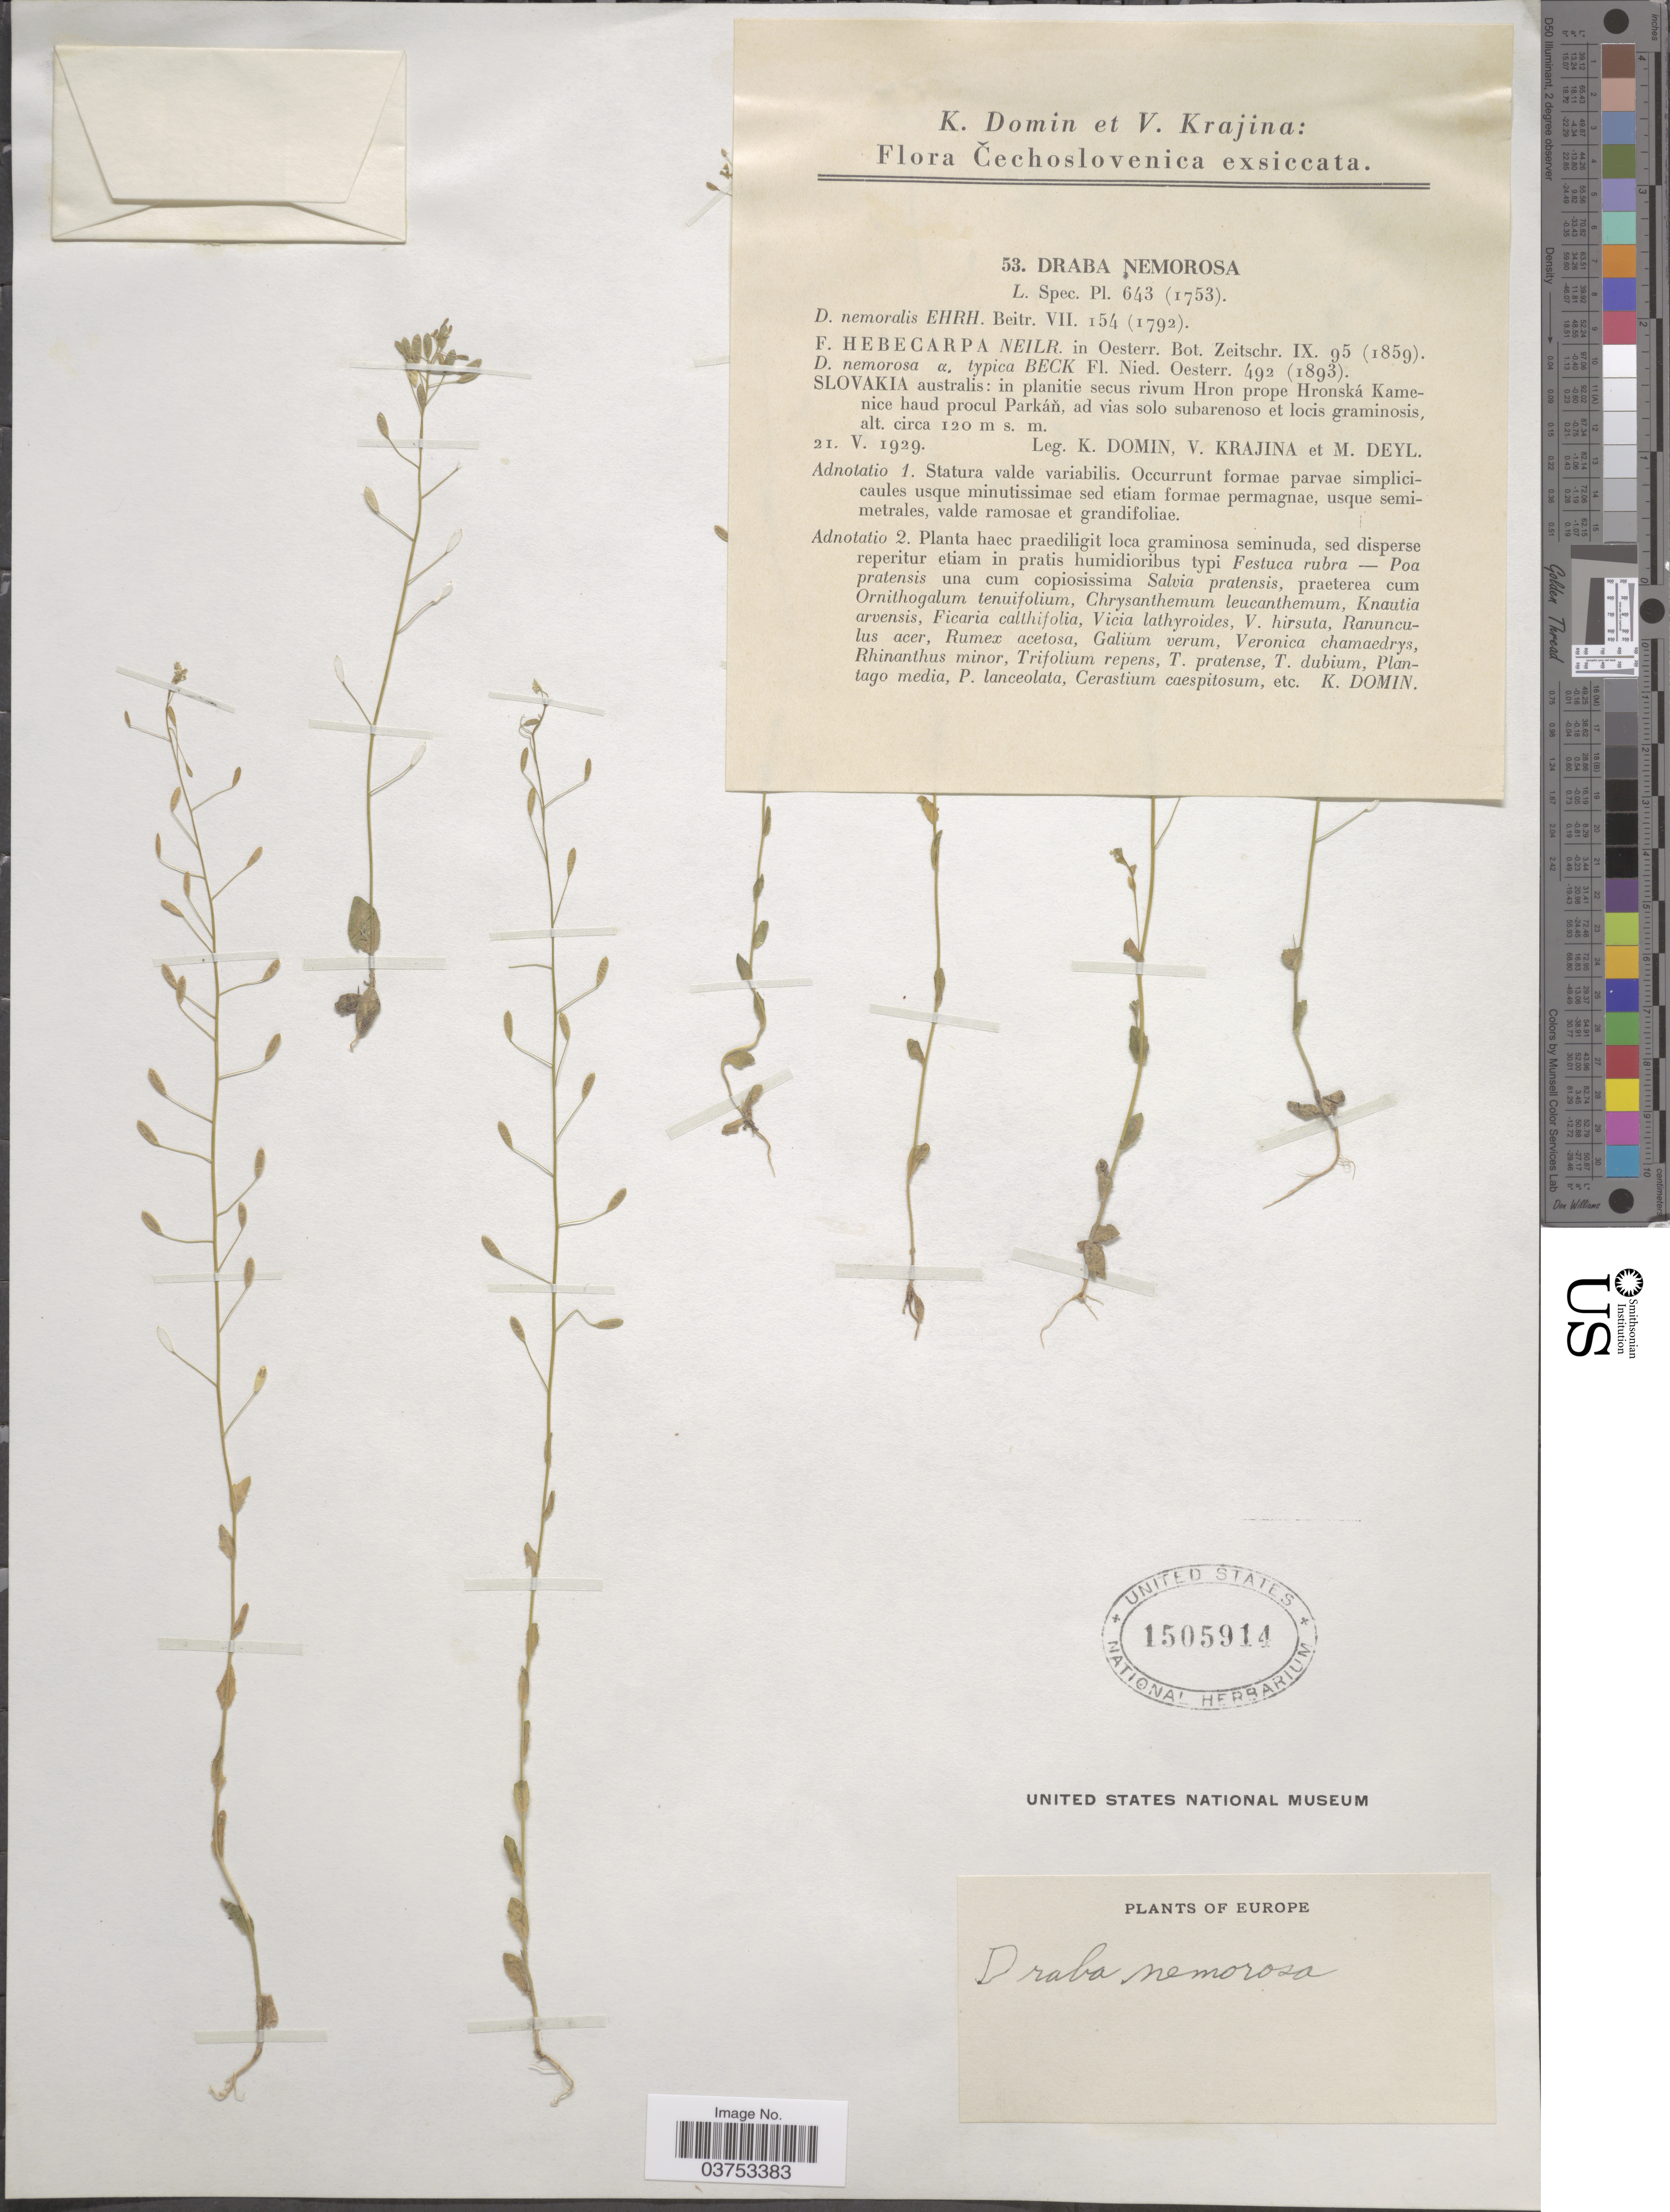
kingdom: Plantae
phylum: Tracheophyta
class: Magnoliopsida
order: Brassicales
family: Brassicaceae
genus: Draba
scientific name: Draba nemorosa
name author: L.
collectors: K. Domin, V. Krajina & M. Deyl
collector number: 53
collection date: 1929-05-21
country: Slovakia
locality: Slovakia australis: in planitie secus rivum Hron prope Hronská Kamenice haud procul Parkán, ad vias solo subarenoso et locis graminosis.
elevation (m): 120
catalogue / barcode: US 1505914